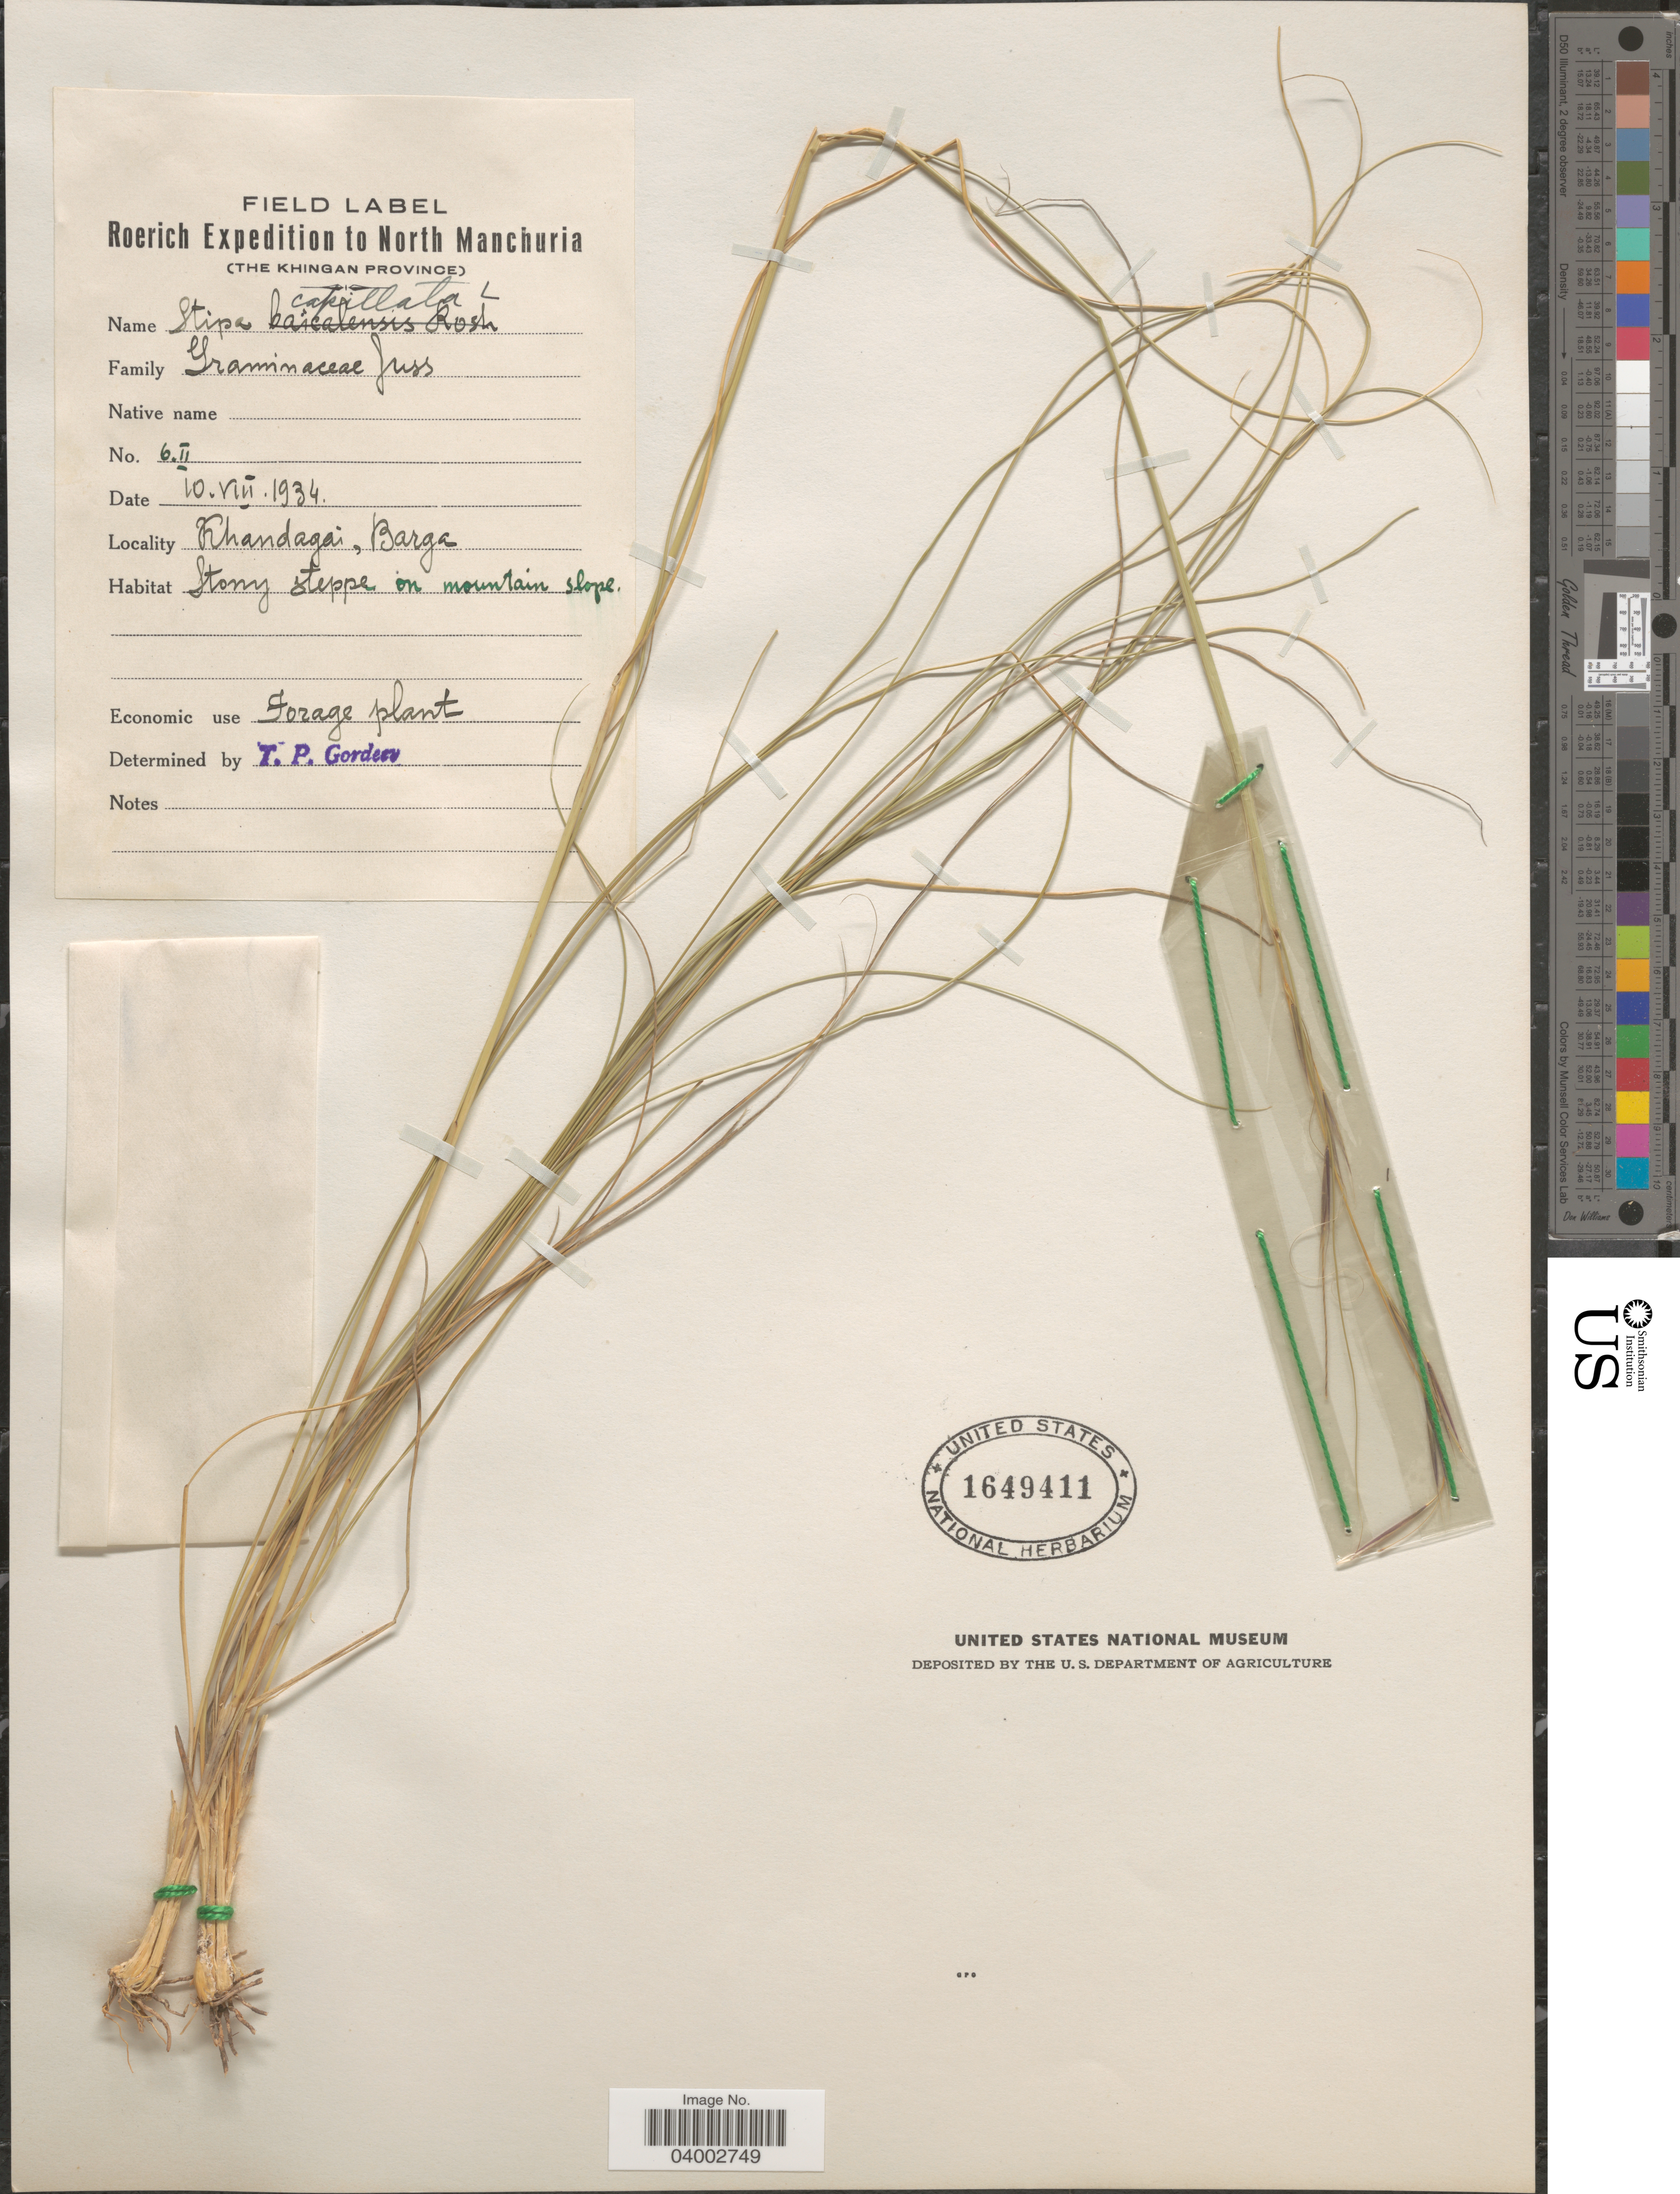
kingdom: Plantae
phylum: Tracheophyta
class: Liliopsida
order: Poales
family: Poaceae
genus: Stipa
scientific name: Stipa capillata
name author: L.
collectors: Roerich Expedition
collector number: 6 II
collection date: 1934-08-10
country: China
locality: North Manchuria. The Khingan Province. Khandagai, Barga.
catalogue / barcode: US 1649411